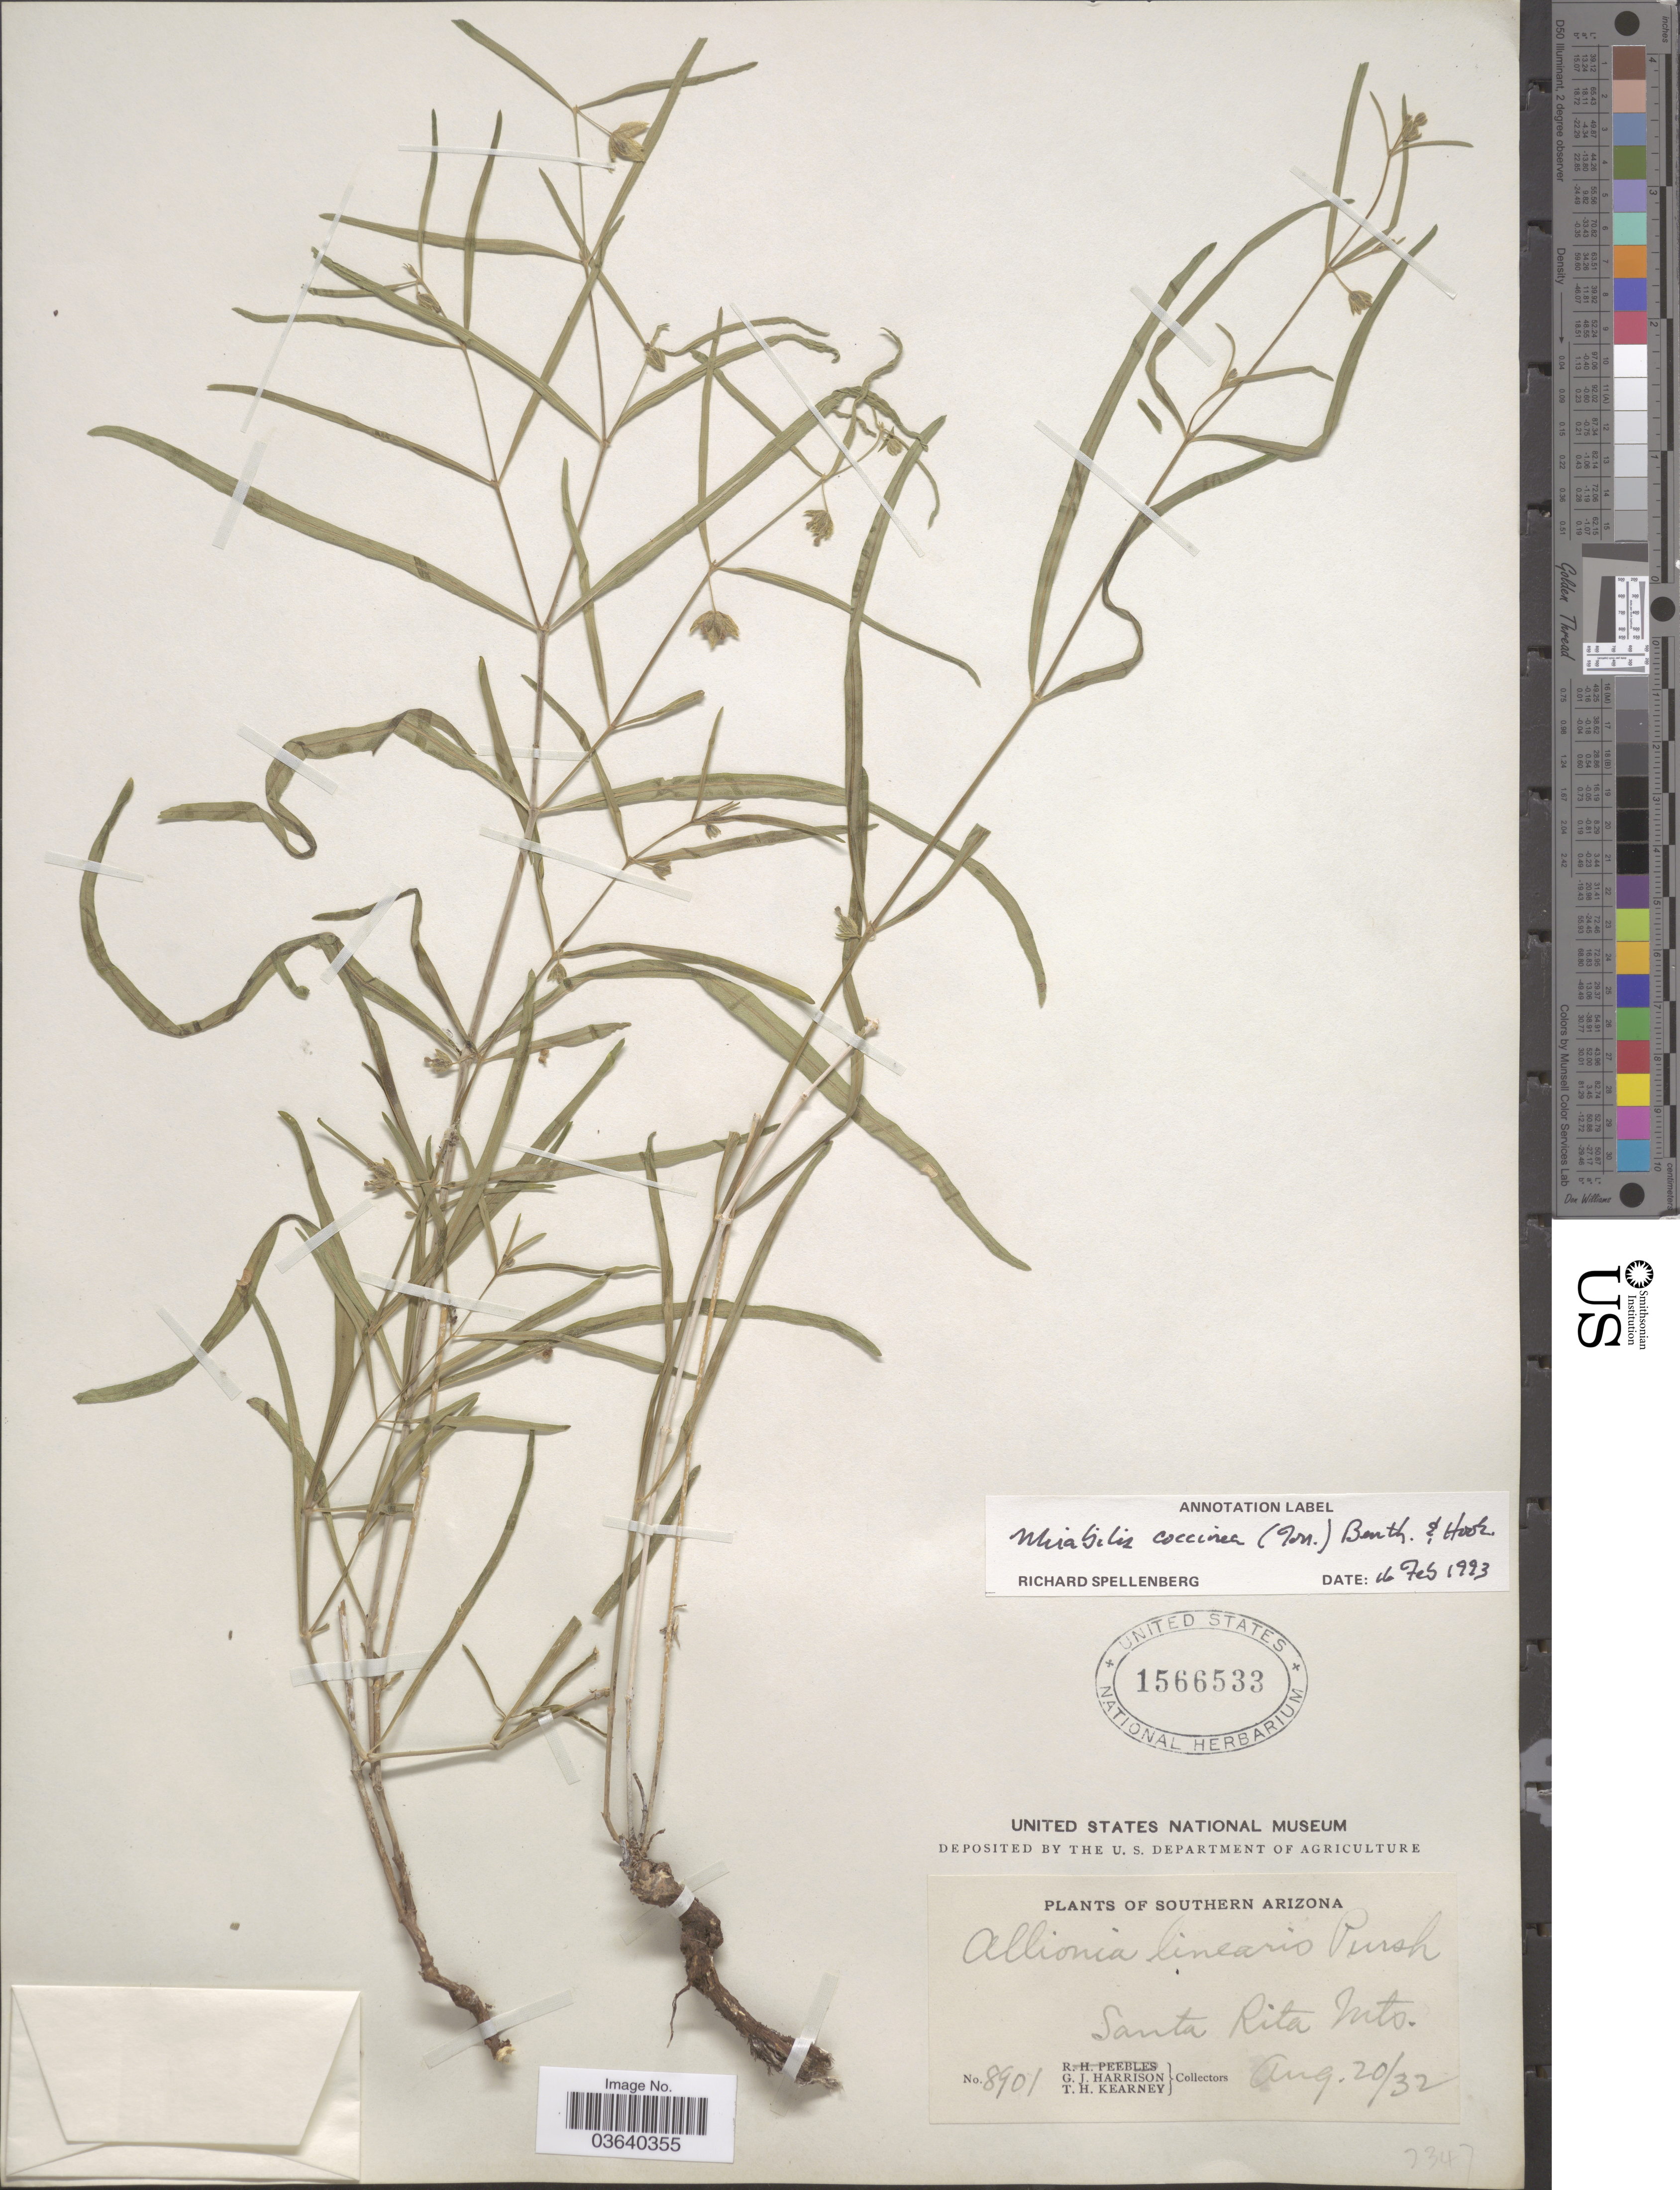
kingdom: Plantae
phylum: Tracheophyta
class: Magnoliopsida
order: Caryophyllales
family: Nyctaginaceae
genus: Mirabilis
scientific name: Mirabilis coccinea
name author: (Torr.) Benth. & Hook. f.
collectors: G. J. Harrison & T. H. Kearney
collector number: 8901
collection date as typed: Transcribed d/m/y: 20/8/32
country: United States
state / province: Arizona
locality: Southern Arizona. Santa Rita Mts.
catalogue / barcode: US 1566533